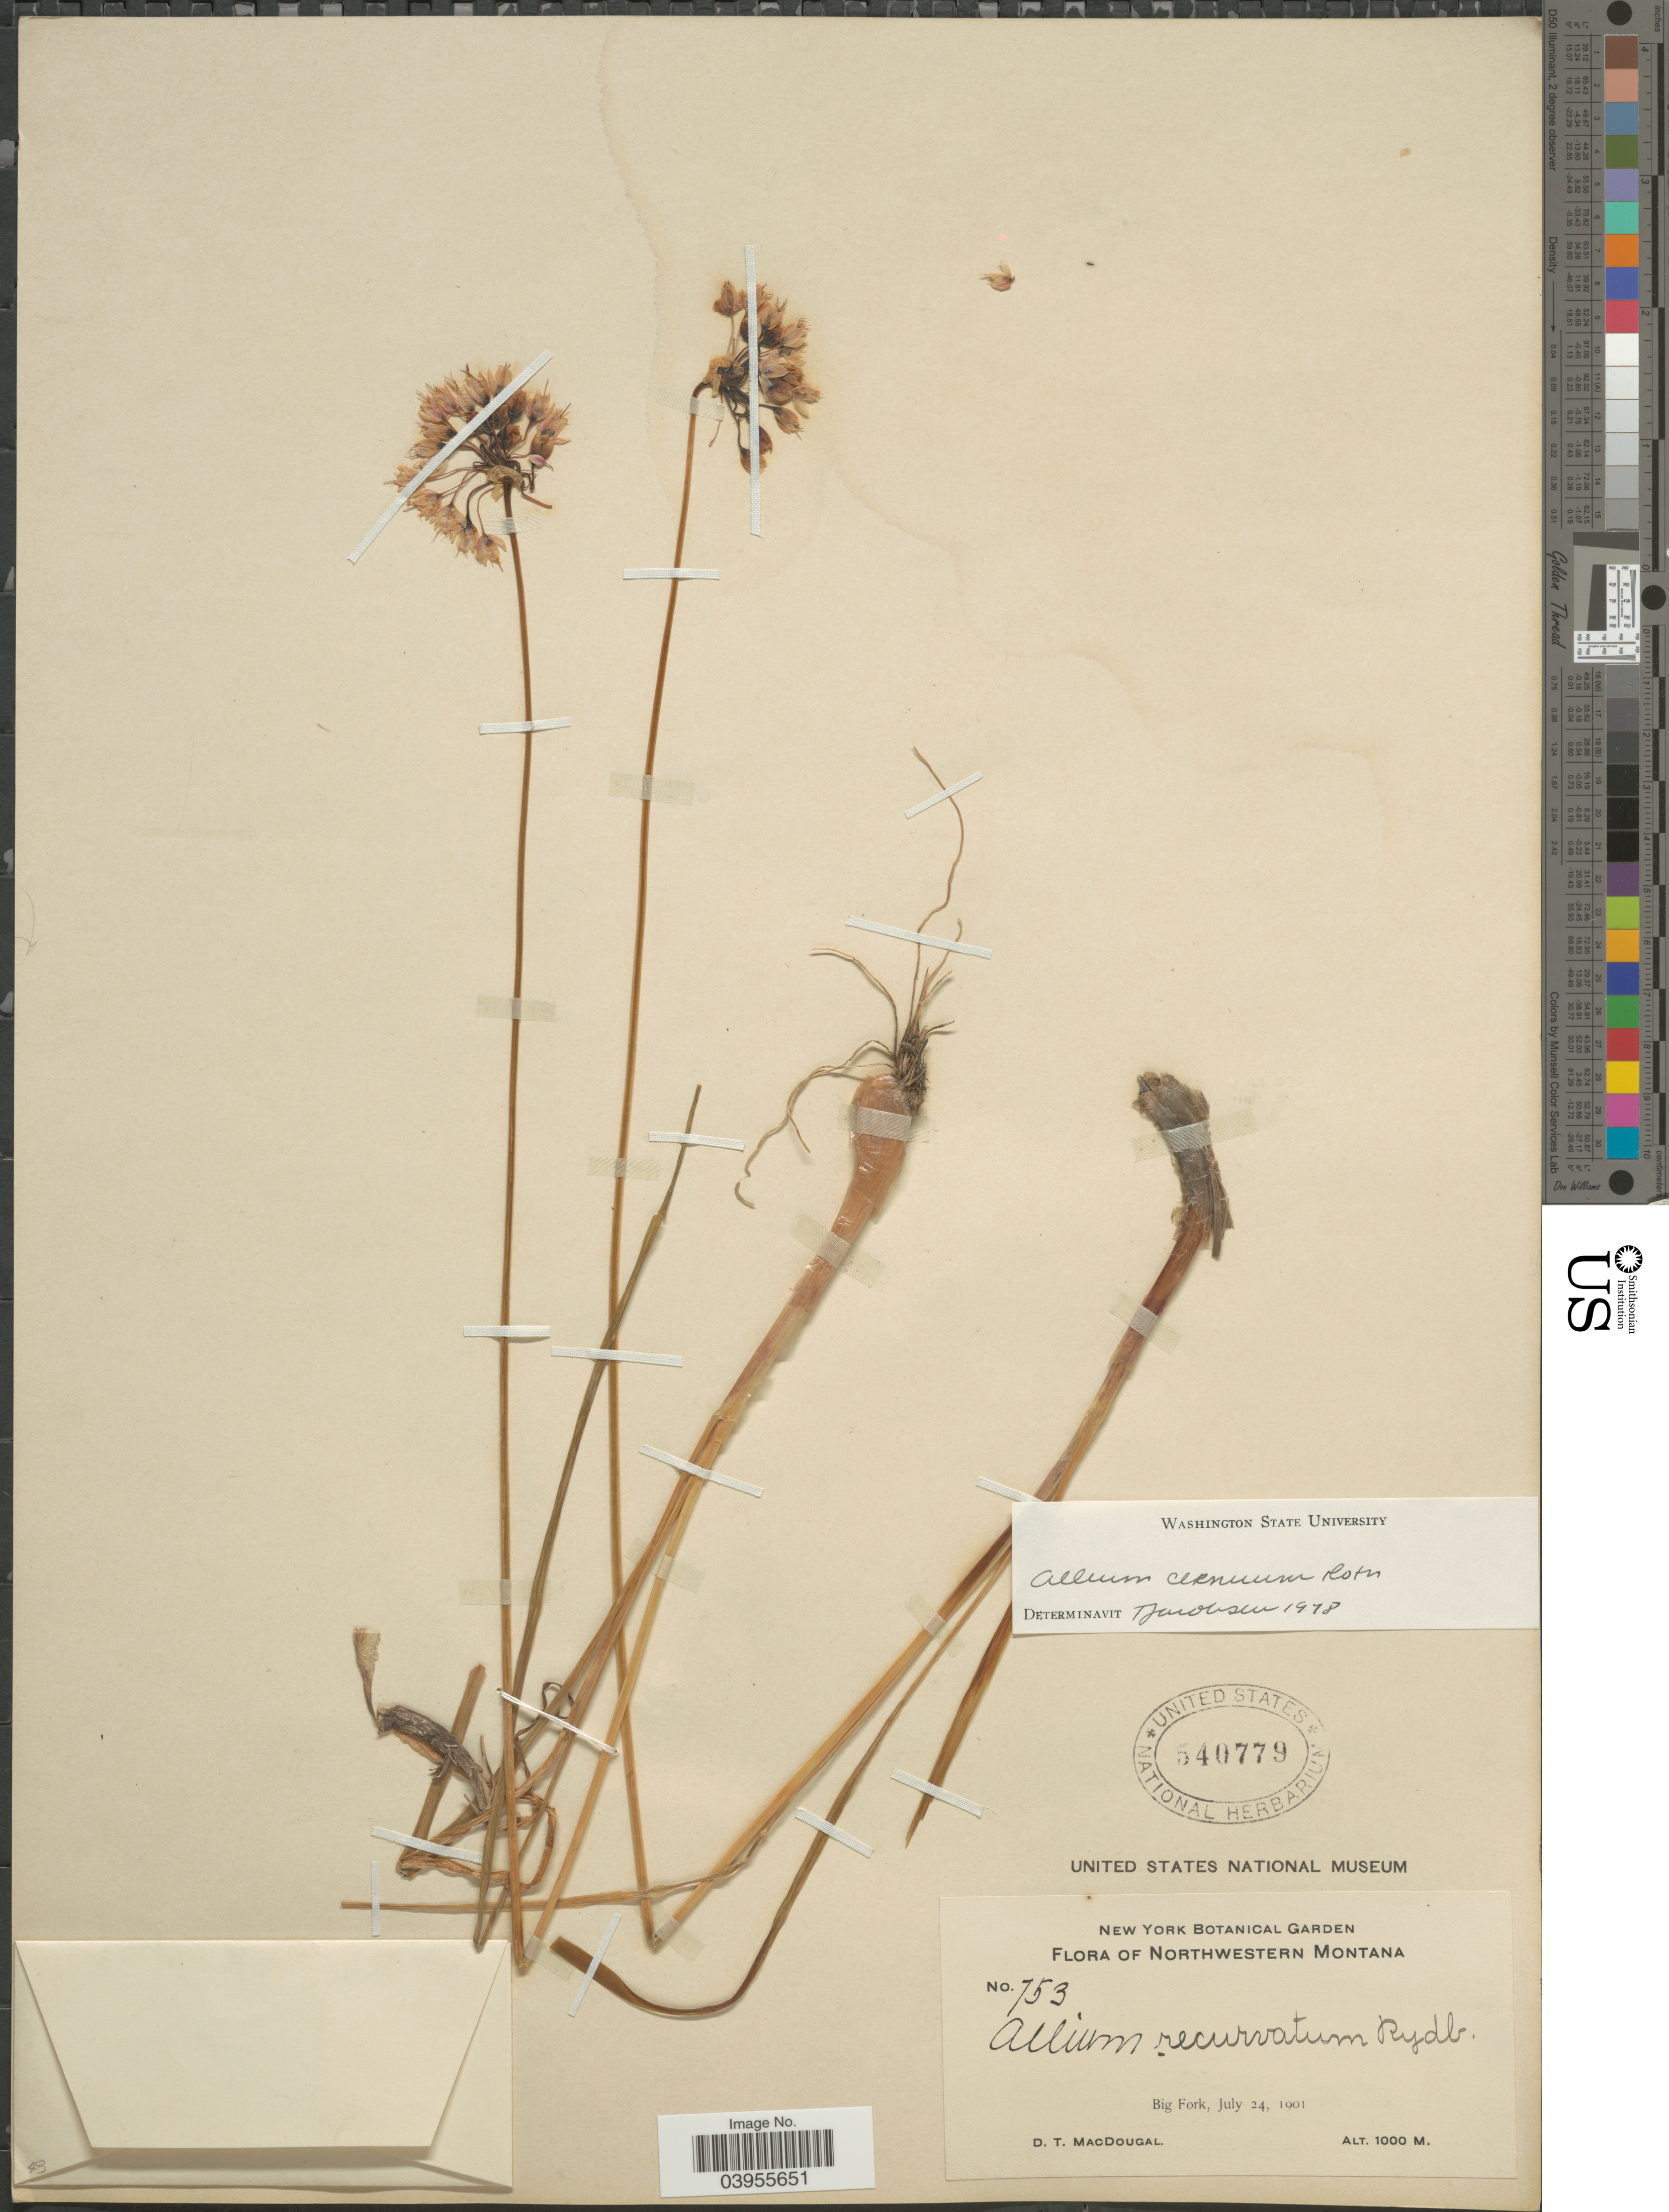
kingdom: Plantae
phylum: Tracheophyta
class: Liliopsida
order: Asparagales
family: Amaryllidaceae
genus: Allium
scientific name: Allium cernuum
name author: Roth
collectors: D. T. MacDougal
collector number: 753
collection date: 1901-07-24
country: United States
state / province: Montana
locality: Northwestern Montana. Big Fork.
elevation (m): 1000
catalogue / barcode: US 540779